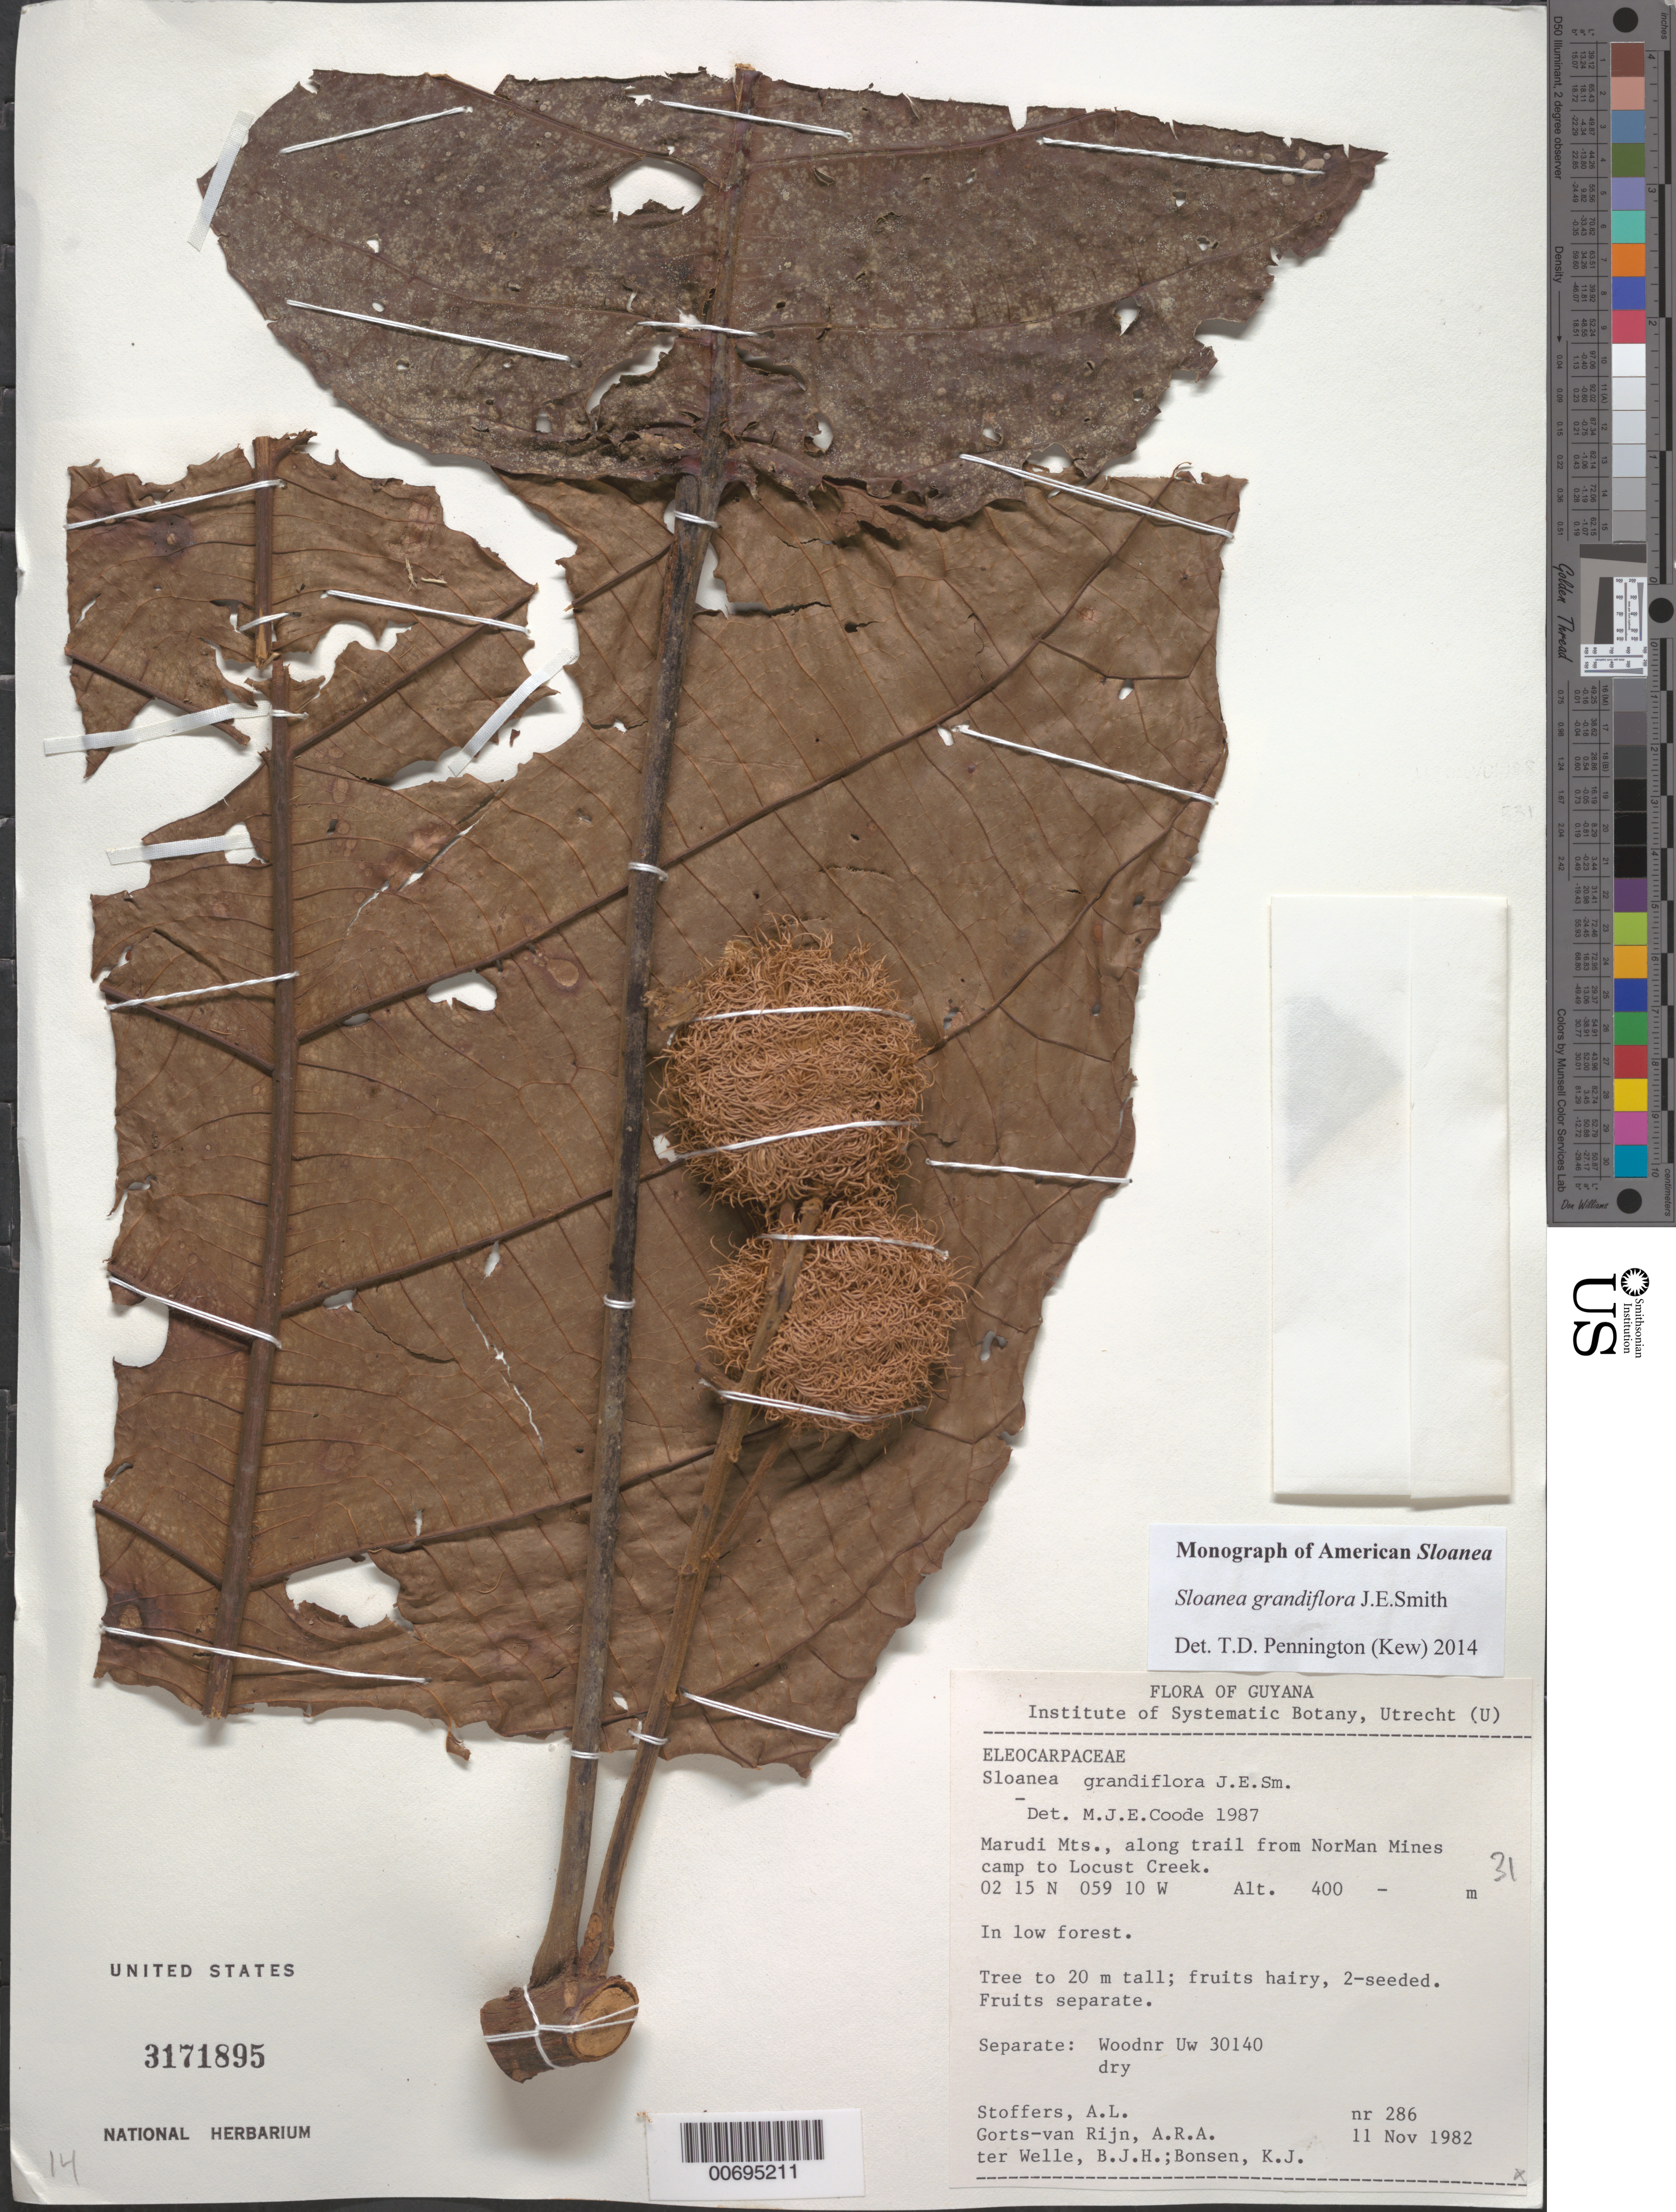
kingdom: Plantae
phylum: Tracheophyta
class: Magnoliopsida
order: Oxalidales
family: Elaeocarpaceae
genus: Sloanea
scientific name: Sloanea grandiflora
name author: Sm.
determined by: Pennington, T. D., (K)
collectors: A. Stoffers, A. .R. A. Görts-van Rijn, B. Welle & K. Bonsen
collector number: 286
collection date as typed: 11-Nov-82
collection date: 1982-11-11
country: Guyana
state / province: U. Takutu-U. Essequibo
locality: Marudi Mts., along trail from NorMan Mines camp to Locust Creek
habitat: Low forest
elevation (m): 400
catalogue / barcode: US 3171895